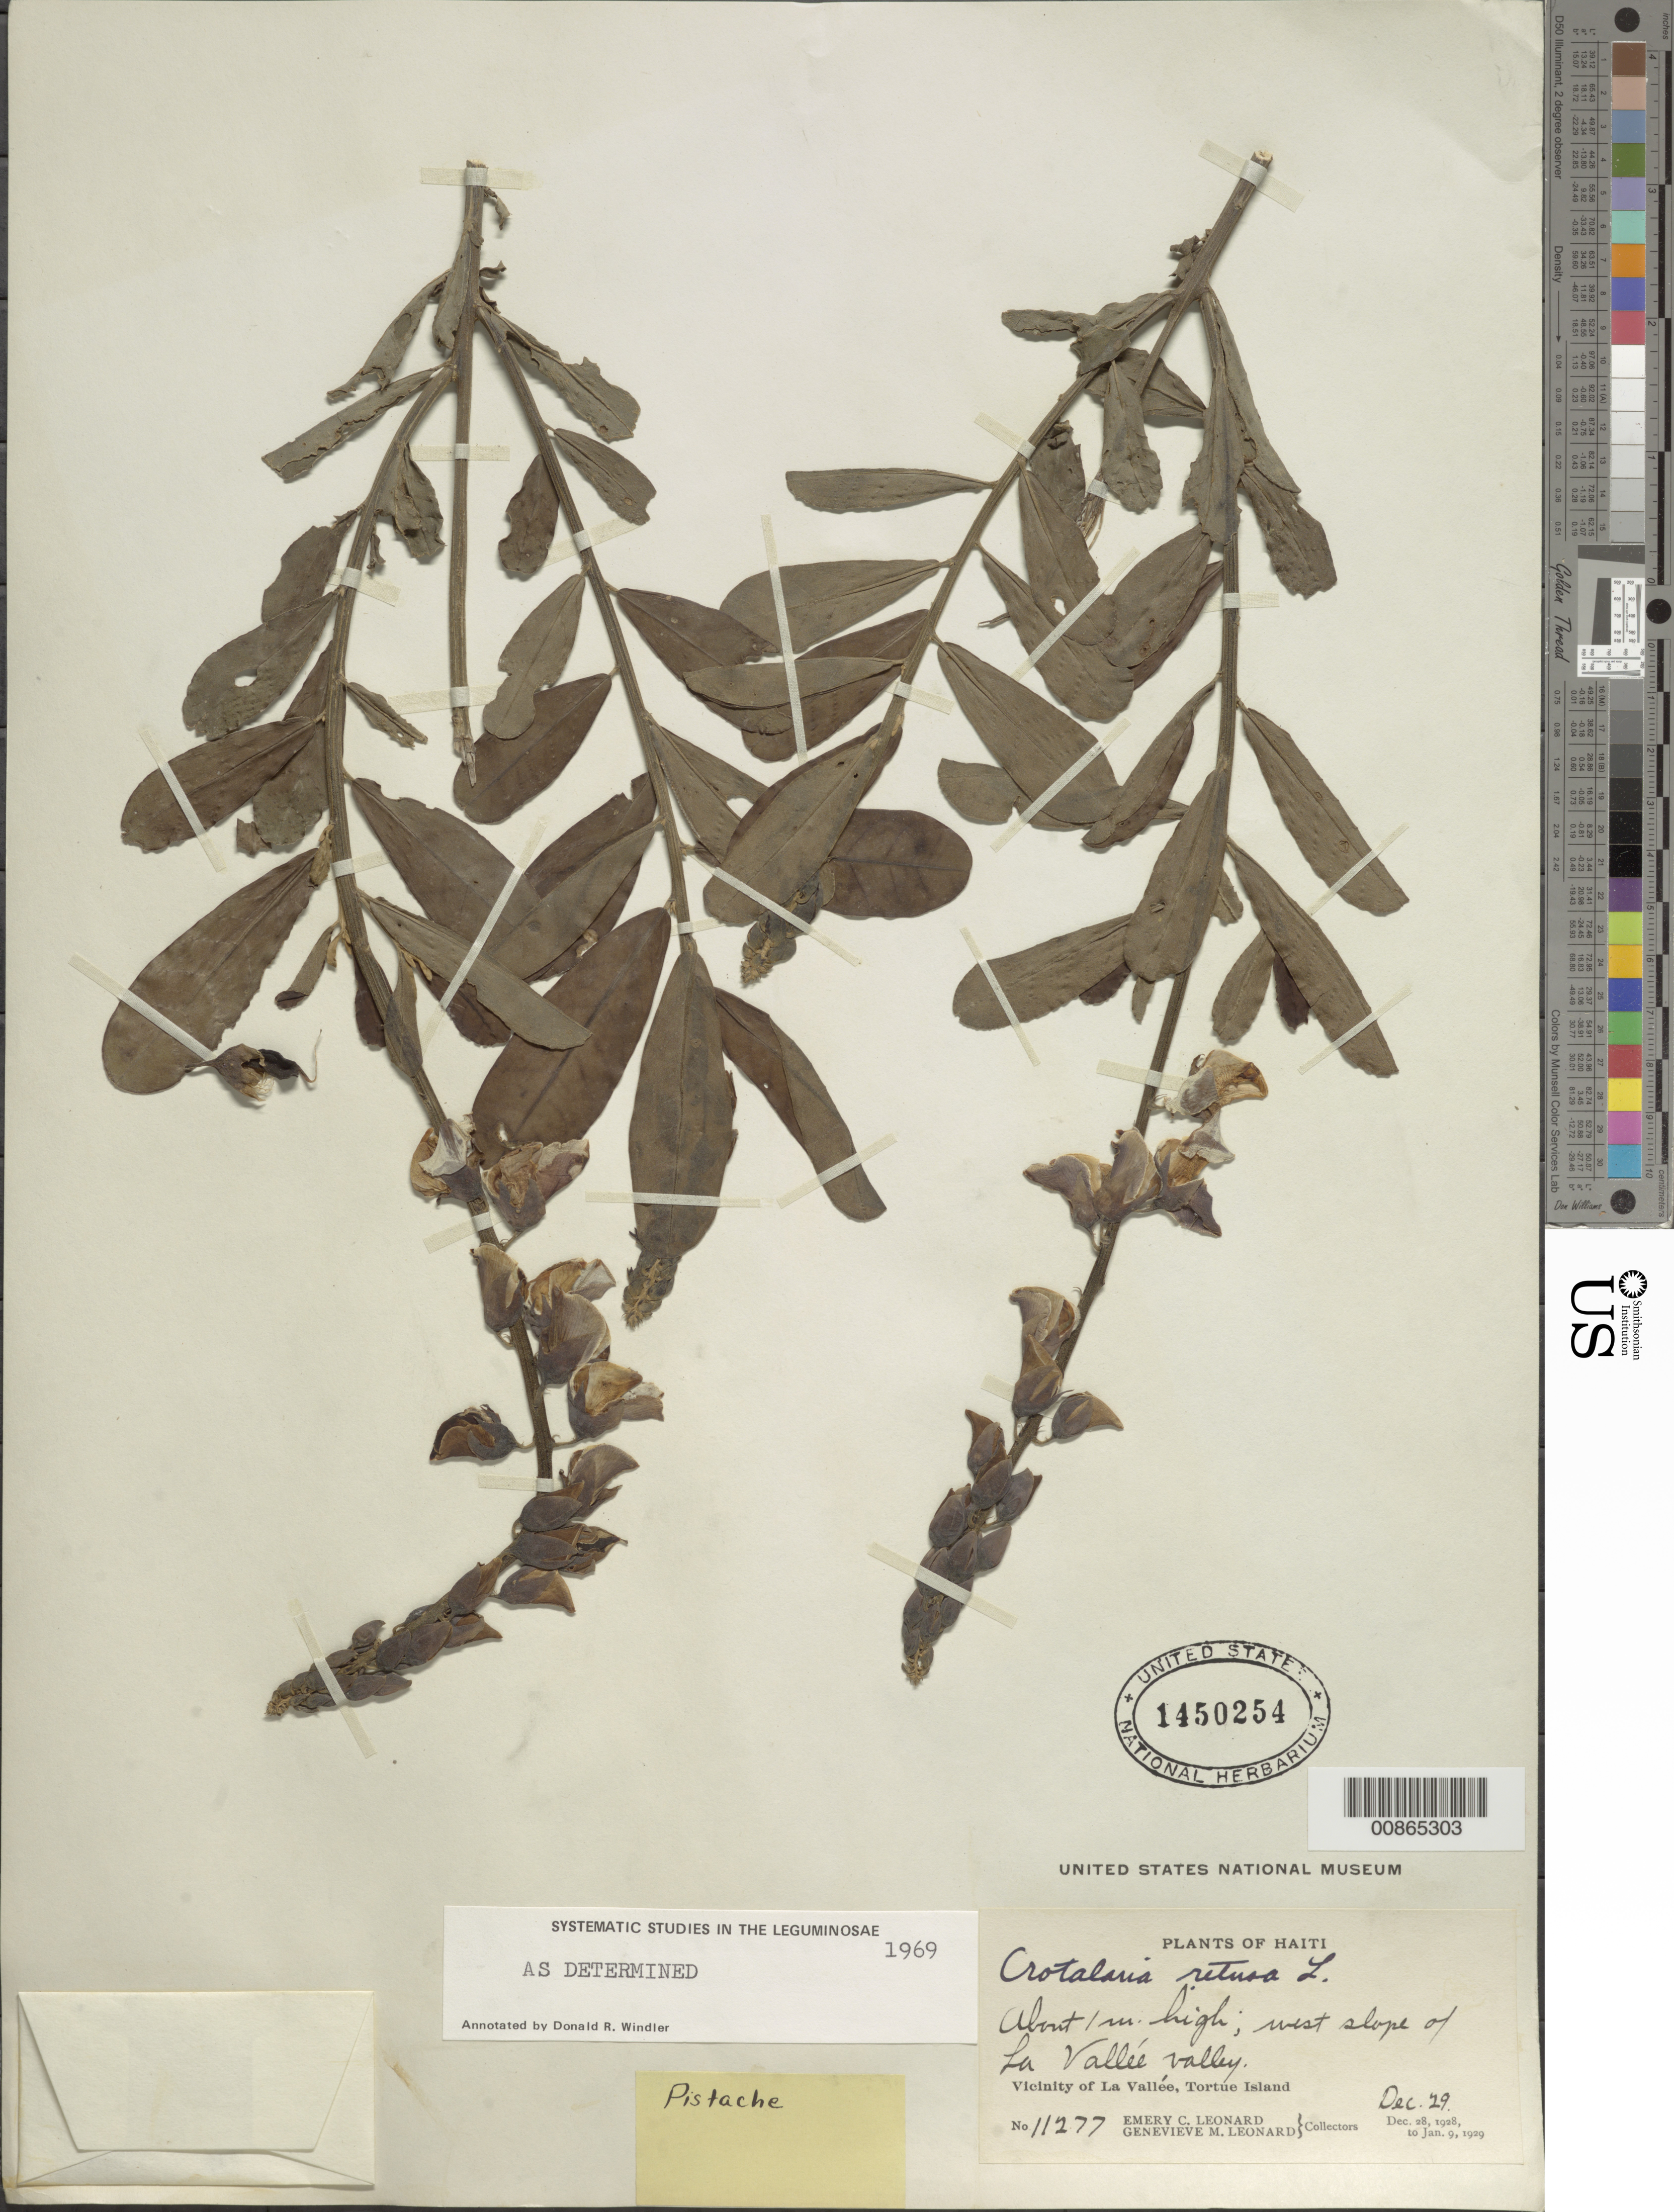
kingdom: Plantae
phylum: Tracheophyta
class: Magnoliopsida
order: Fabales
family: Fabaceae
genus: Crotalaria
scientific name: Crotalaria retusa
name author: L.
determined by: Windler, D. R.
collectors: E. C. Leonard & G. M. Leonard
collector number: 11277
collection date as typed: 29 Dec 1928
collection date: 1928-12-29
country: Haiti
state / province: Nord-Óuest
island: Île de la Tortue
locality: Vicinity of La Vallée, Tortue Island. West slope of La Vallée valley.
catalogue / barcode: US 1450254